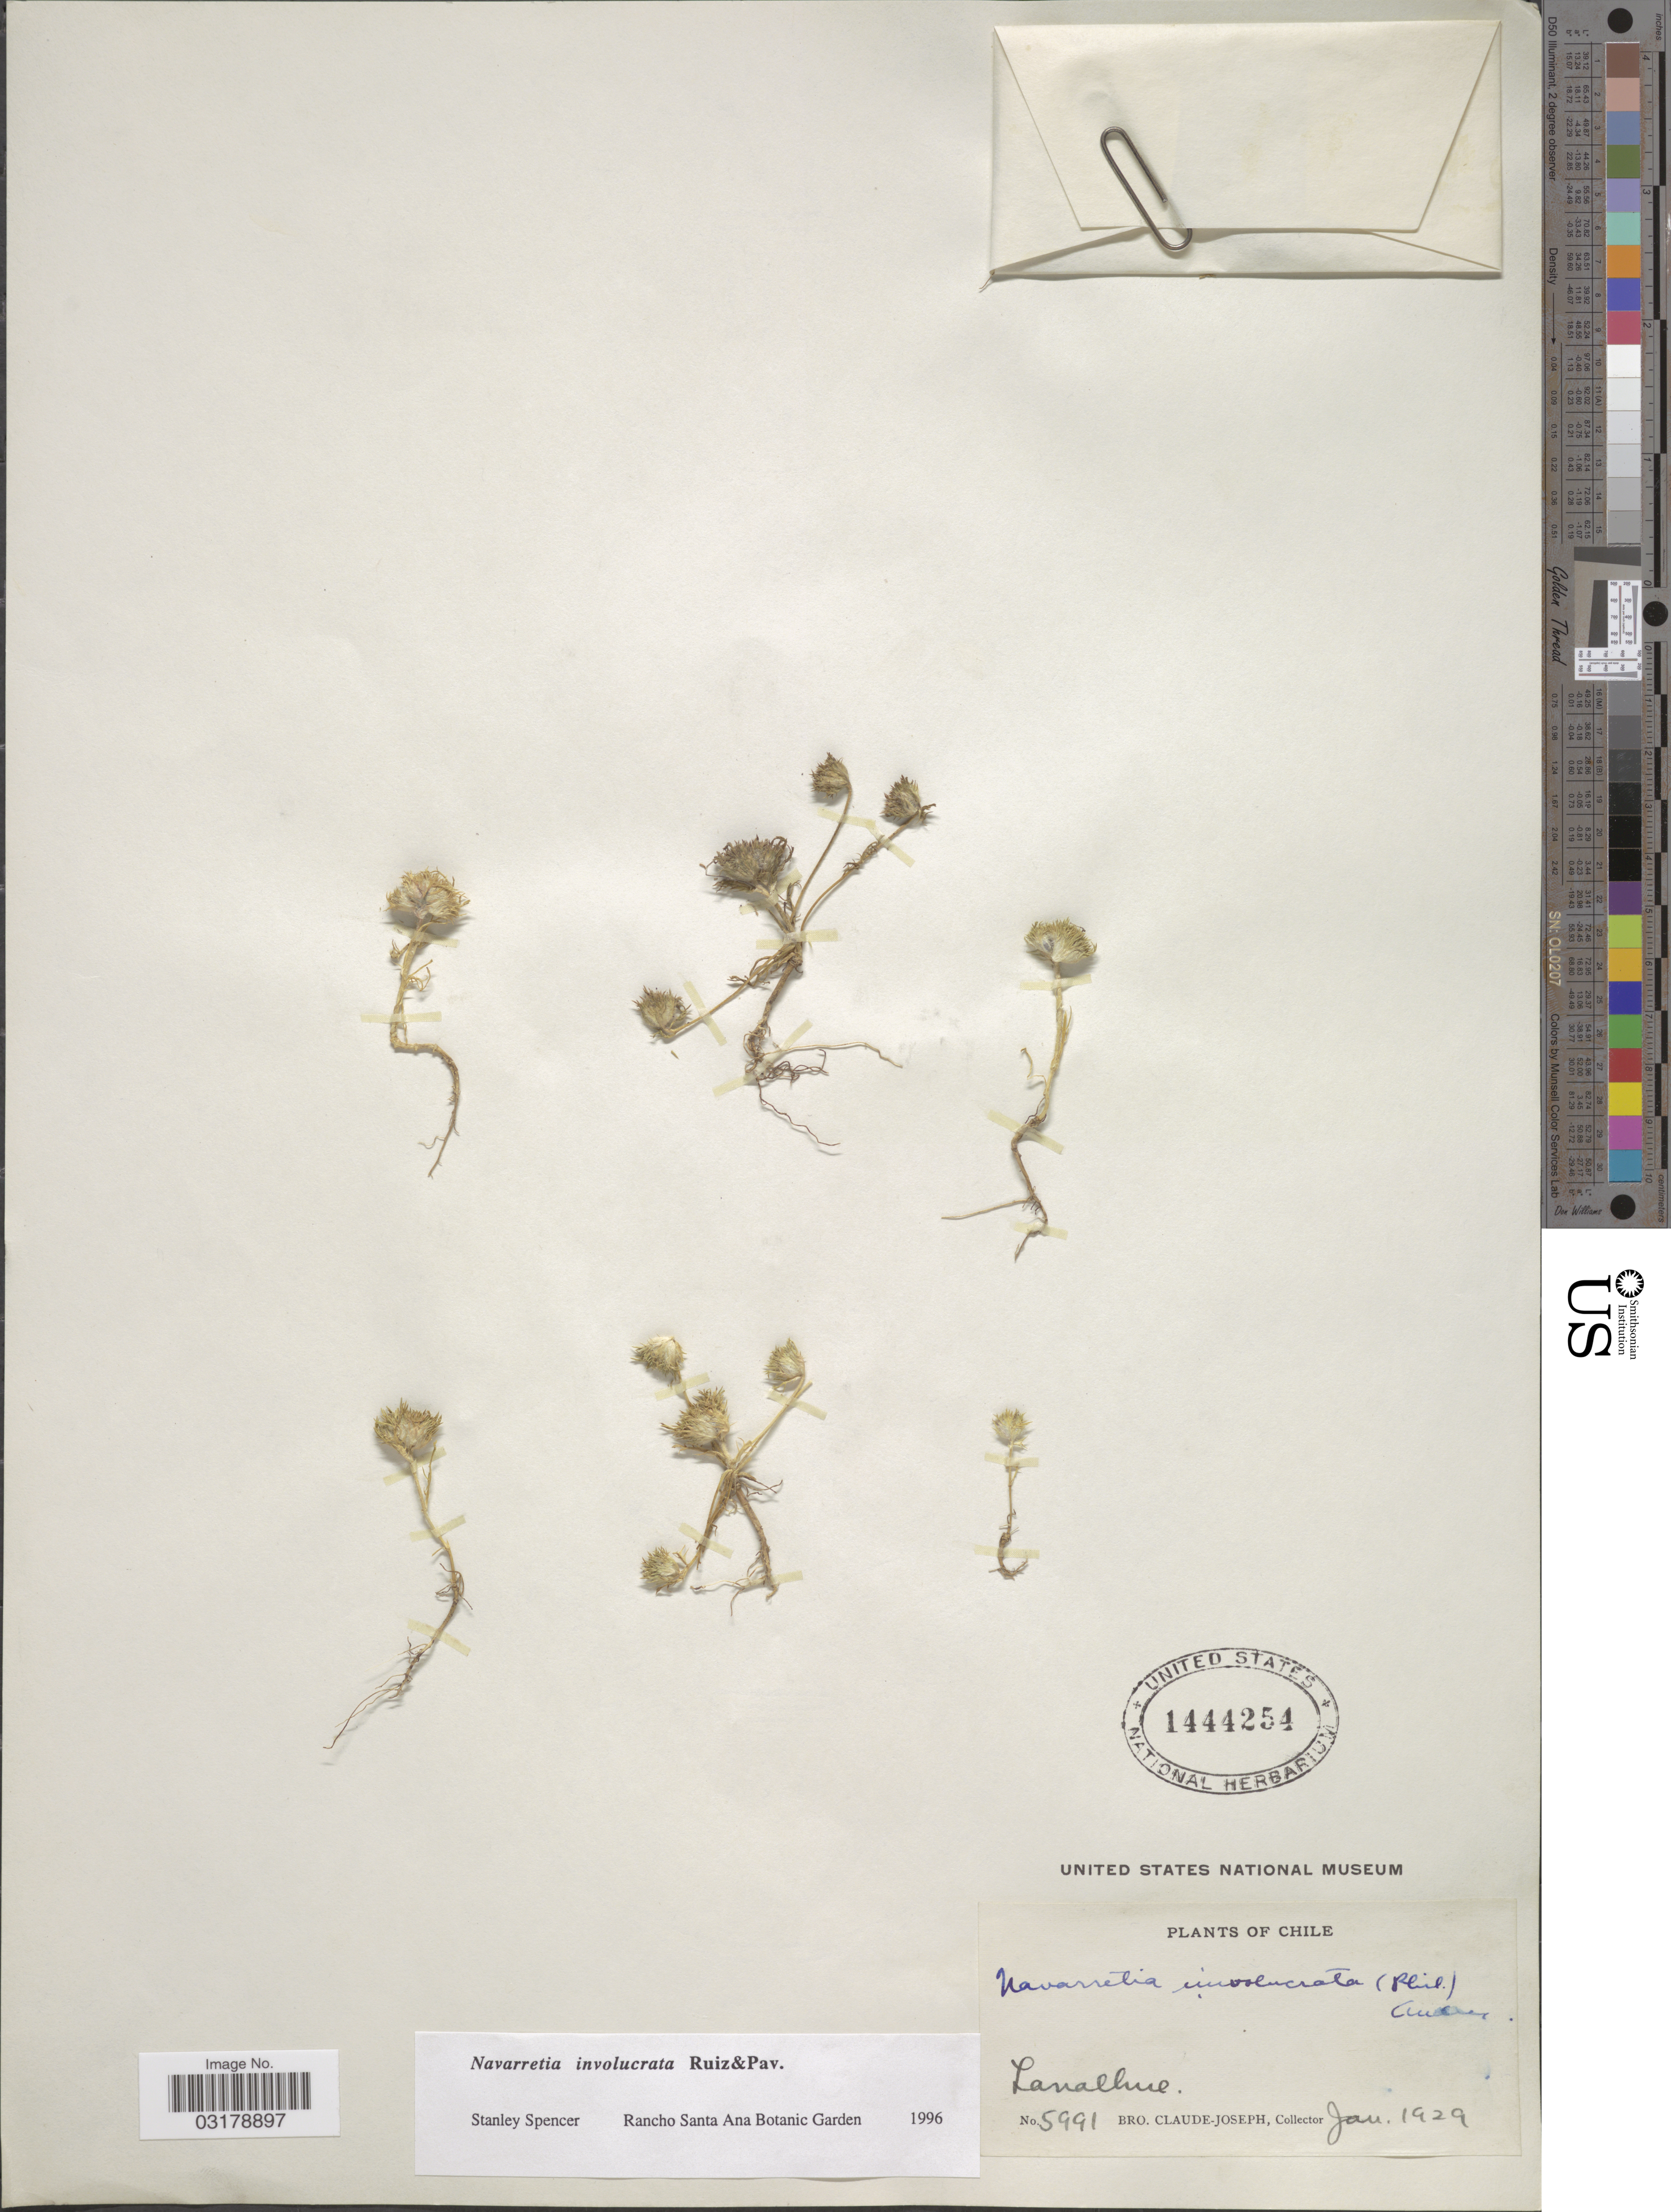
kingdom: Plantae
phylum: Tracheophyta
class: Magnoliopsida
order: Ericales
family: Polemoniaceae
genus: Navarretia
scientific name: Navarretia involucrata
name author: Ruiz & Pav.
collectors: Bro. Claude-Joseph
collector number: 5991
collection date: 1929-01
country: Chile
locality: Lanalhue.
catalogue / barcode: US 1444254